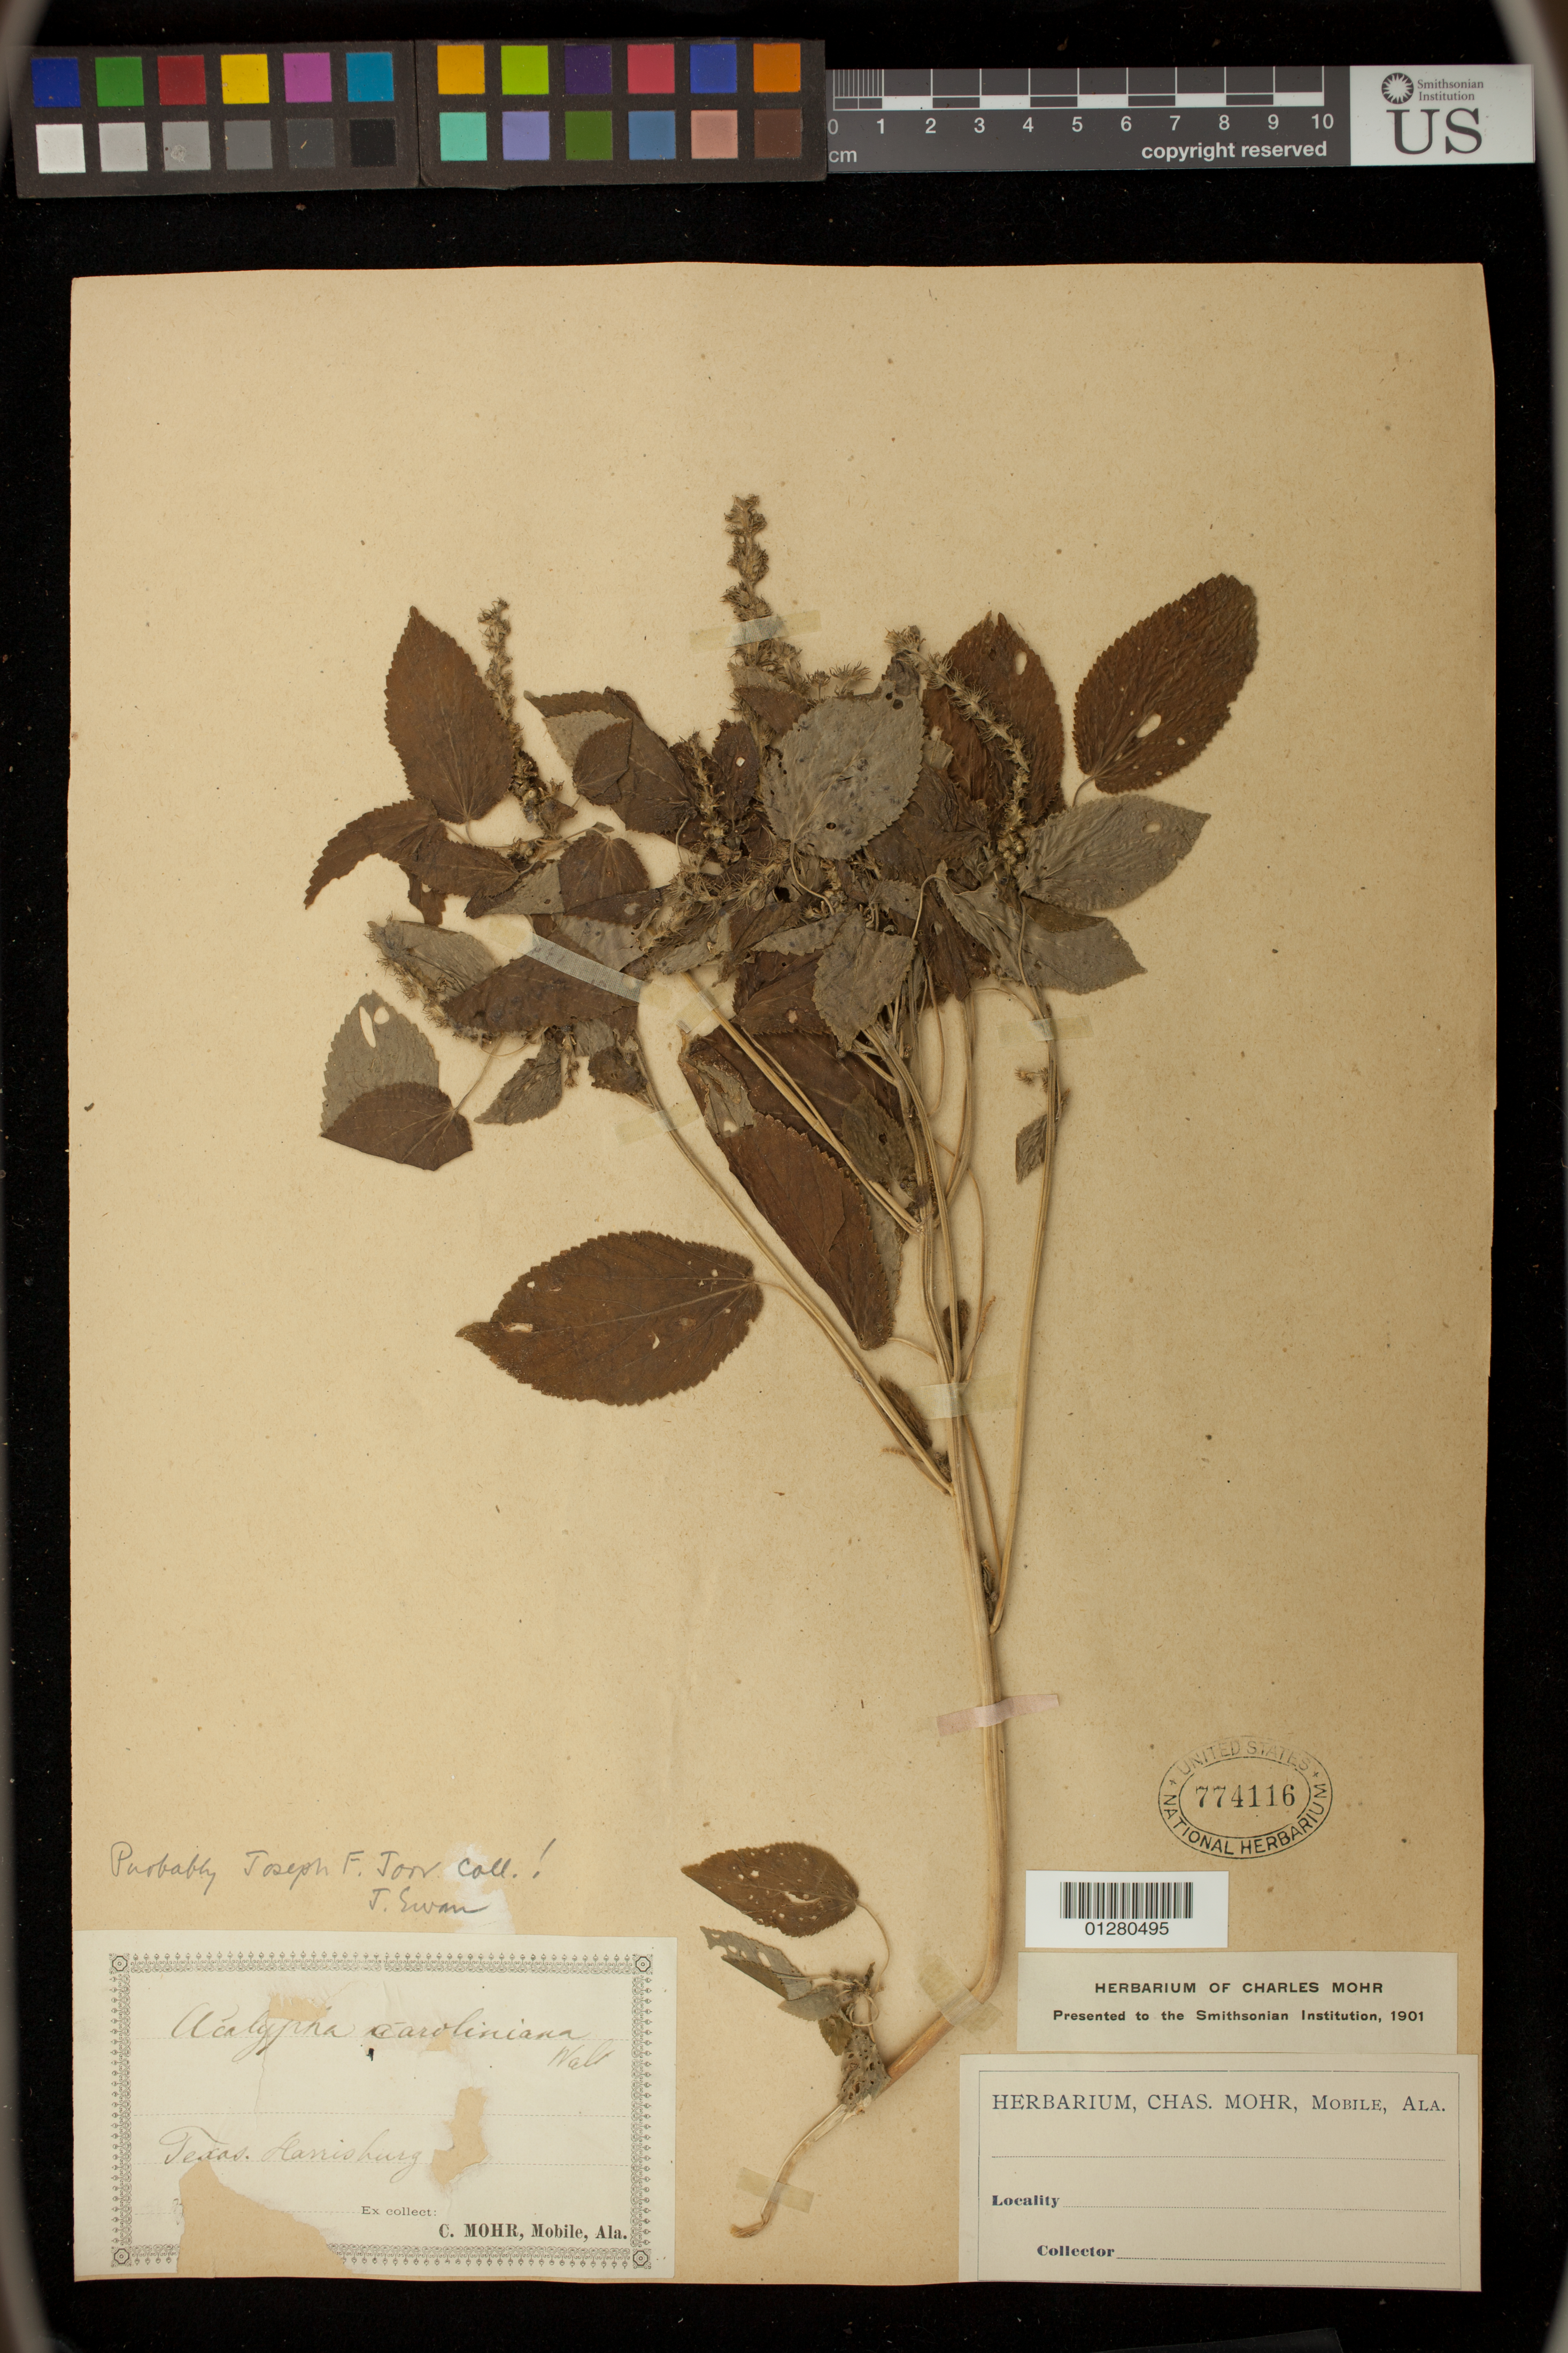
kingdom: Plantae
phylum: Tracheophyta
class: Magnoliopsida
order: Malpighiales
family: Euphorbiaceae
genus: Acalypha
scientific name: Acalypha ostryifolia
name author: Ridd.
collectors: C. T. Mohr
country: United States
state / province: Texas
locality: Harrisburg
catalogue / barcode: US 774116